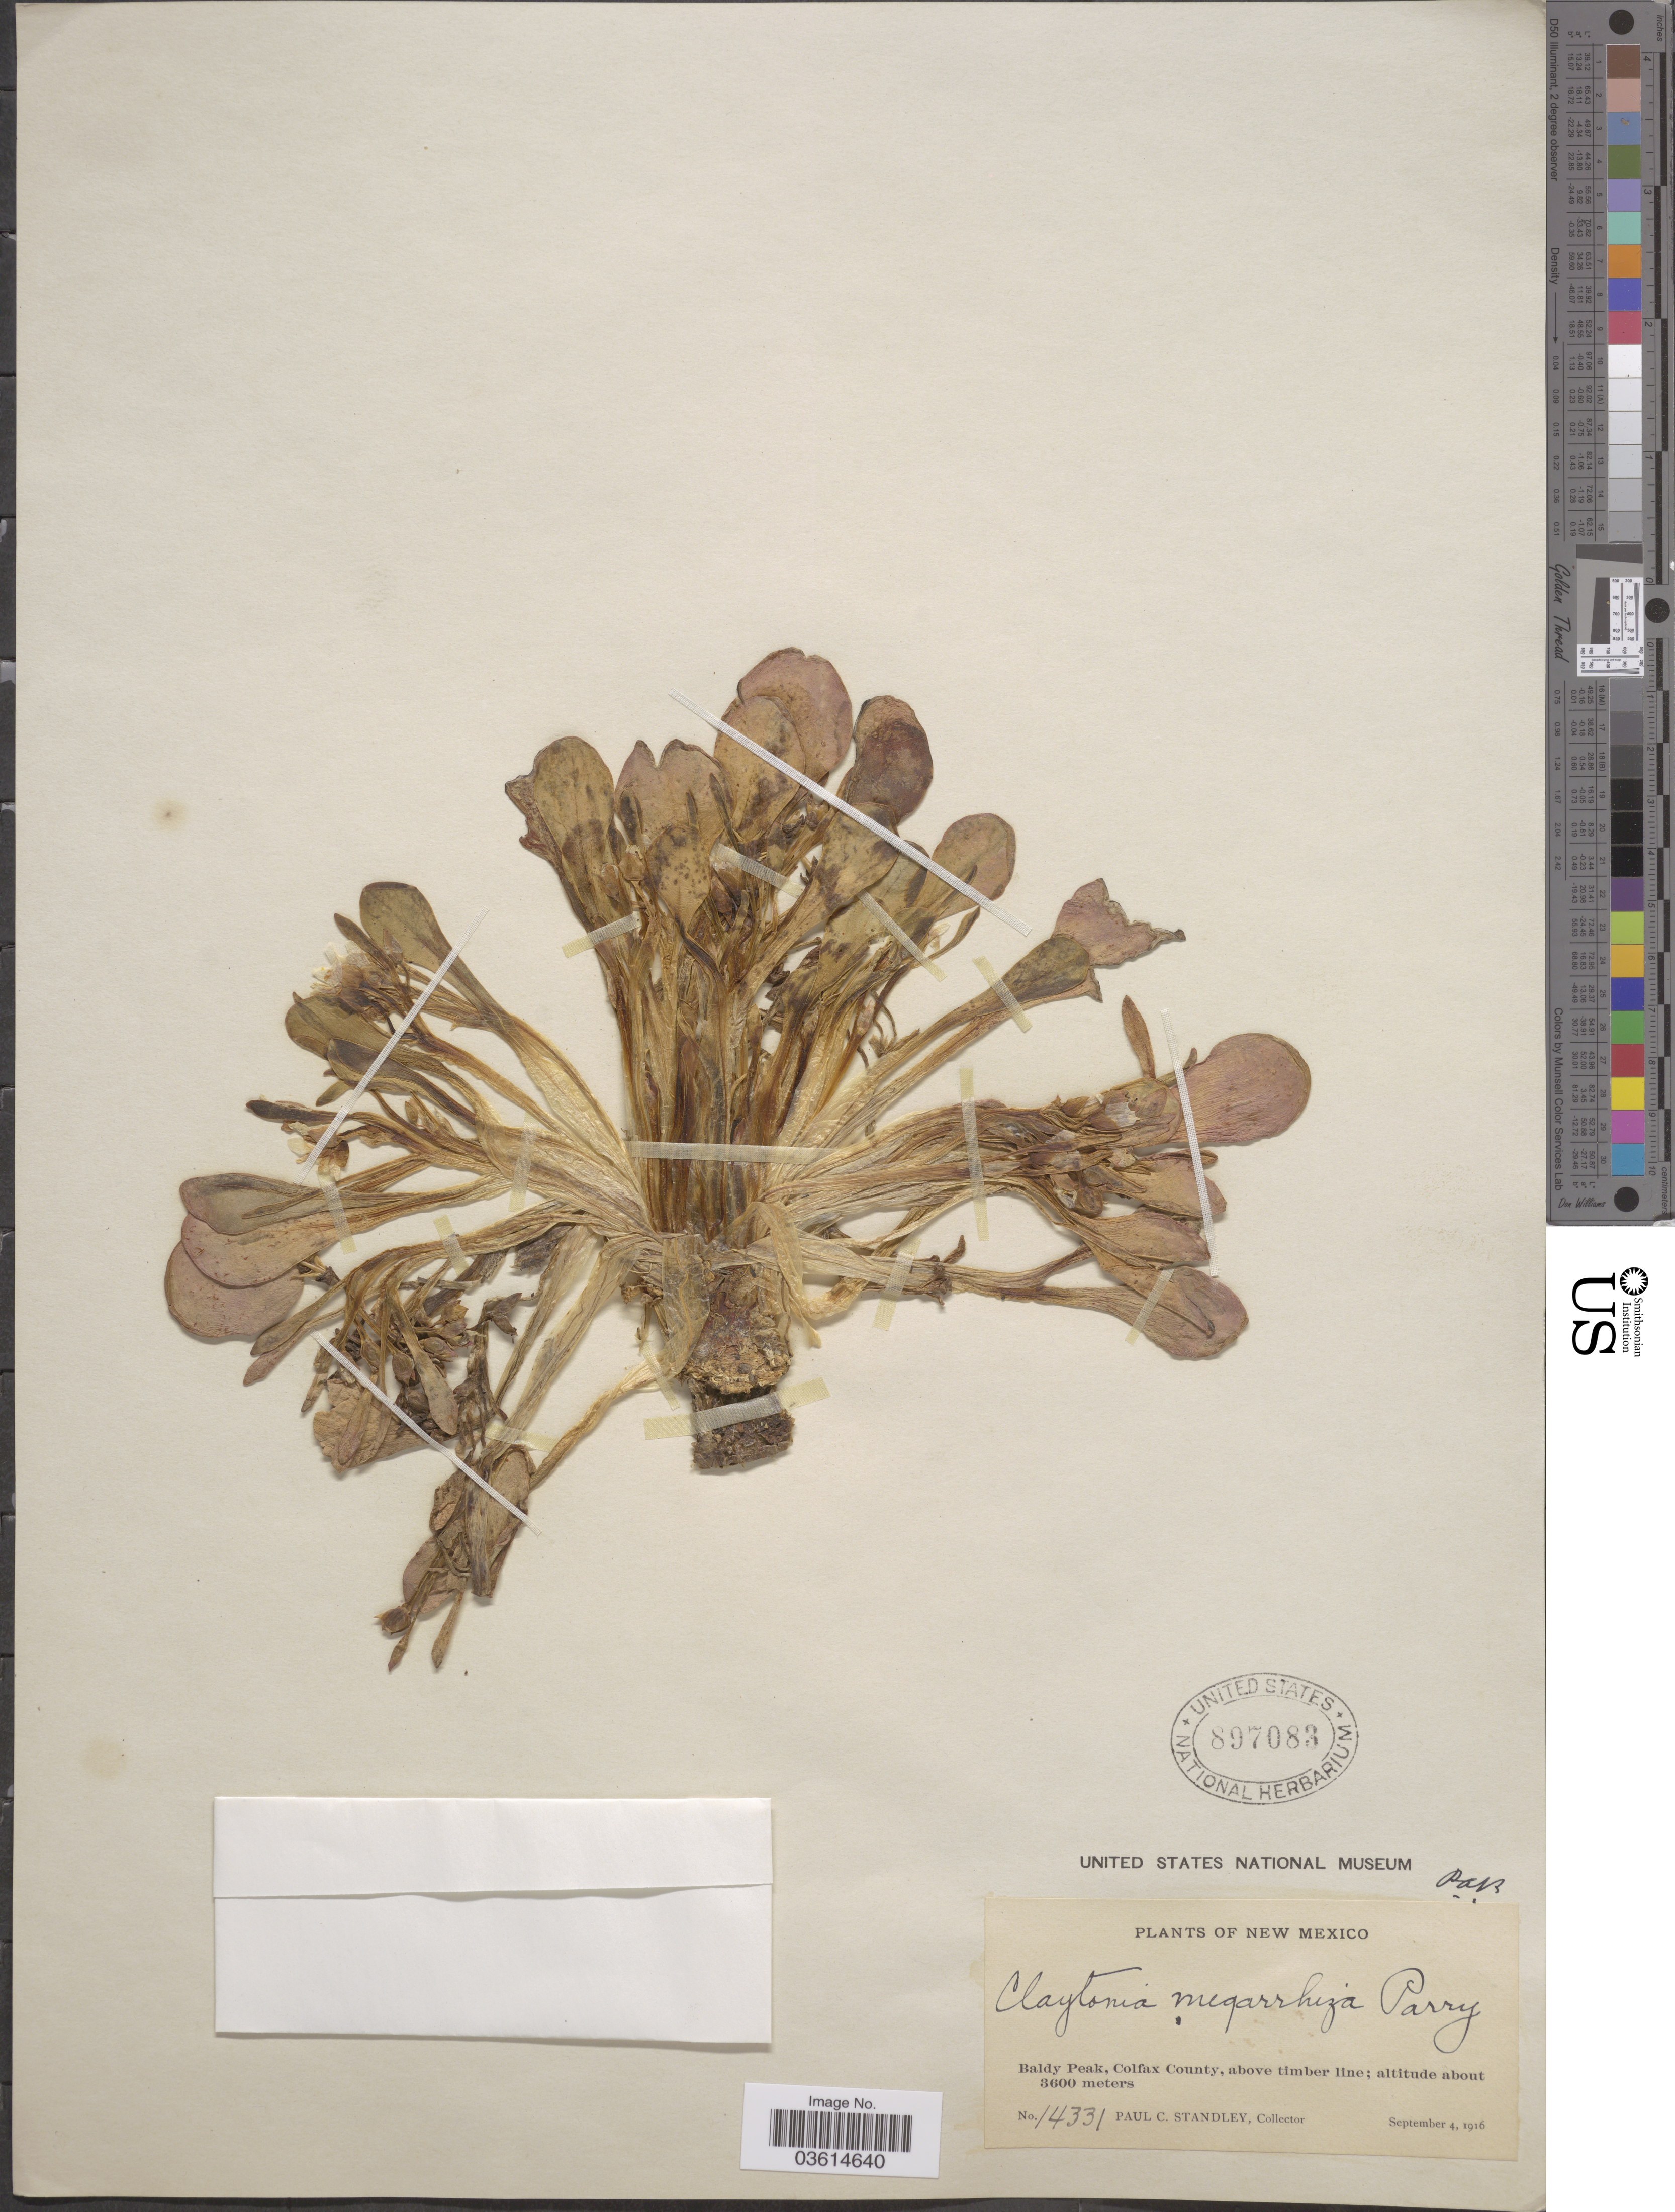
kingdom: Plantae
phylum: Tracheophyta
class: Magnoliopsida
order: Caryophyllales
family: Montiaceae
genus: Claytonia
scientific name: Claytonia megarhiza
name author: (A. Gray) Parry ex S. Watson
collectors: P. C. Standley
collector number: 14331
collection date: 1916-09-04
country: United States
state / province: New Mexico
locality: Baldy Peak, Colfax County, above timber line.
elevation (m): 3600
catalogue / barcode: US 897083